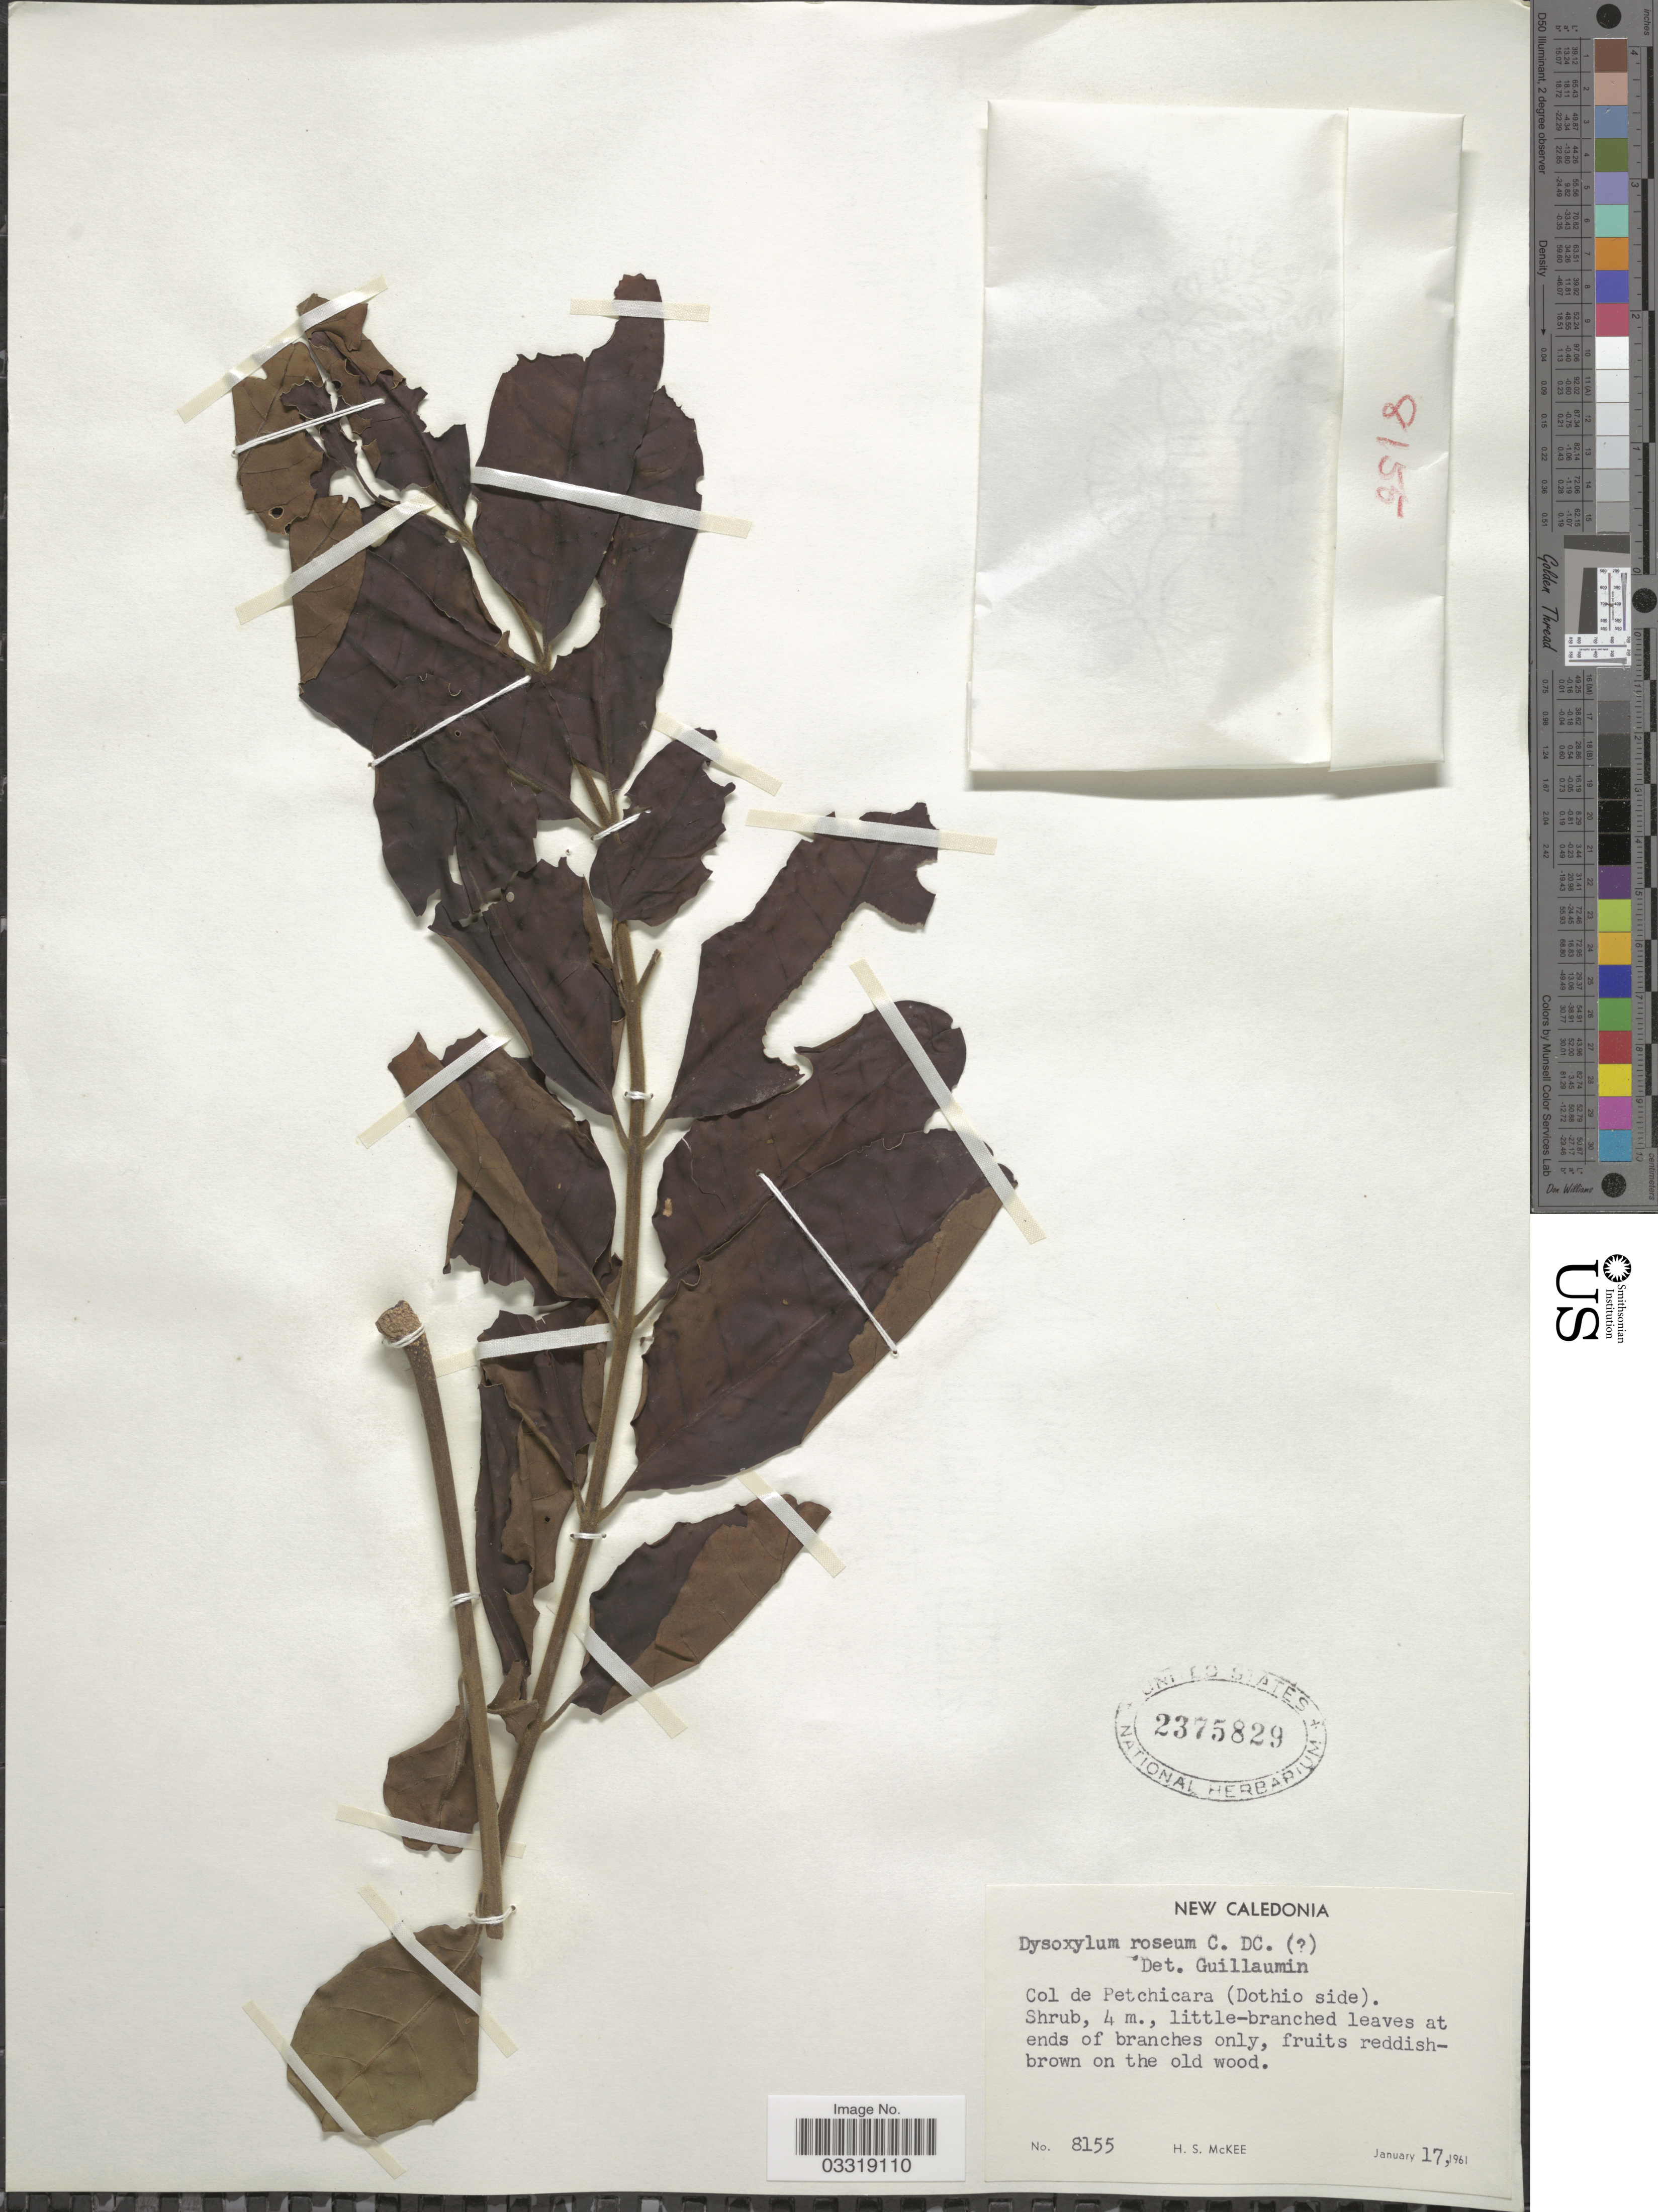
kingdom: Plantae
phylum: Tracheophyta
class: Magnoliopsida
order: Sapindales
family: Meliaceae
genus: Didymocheton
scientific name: Didymocheton roseus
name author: (Baill.) Hauenschild & Holzmeyer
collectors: H. S. McKee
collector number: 8155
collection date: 1961-01-17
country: New Caledonia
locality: Col de Pethicara (Dothio side).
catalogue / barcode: US 2375829